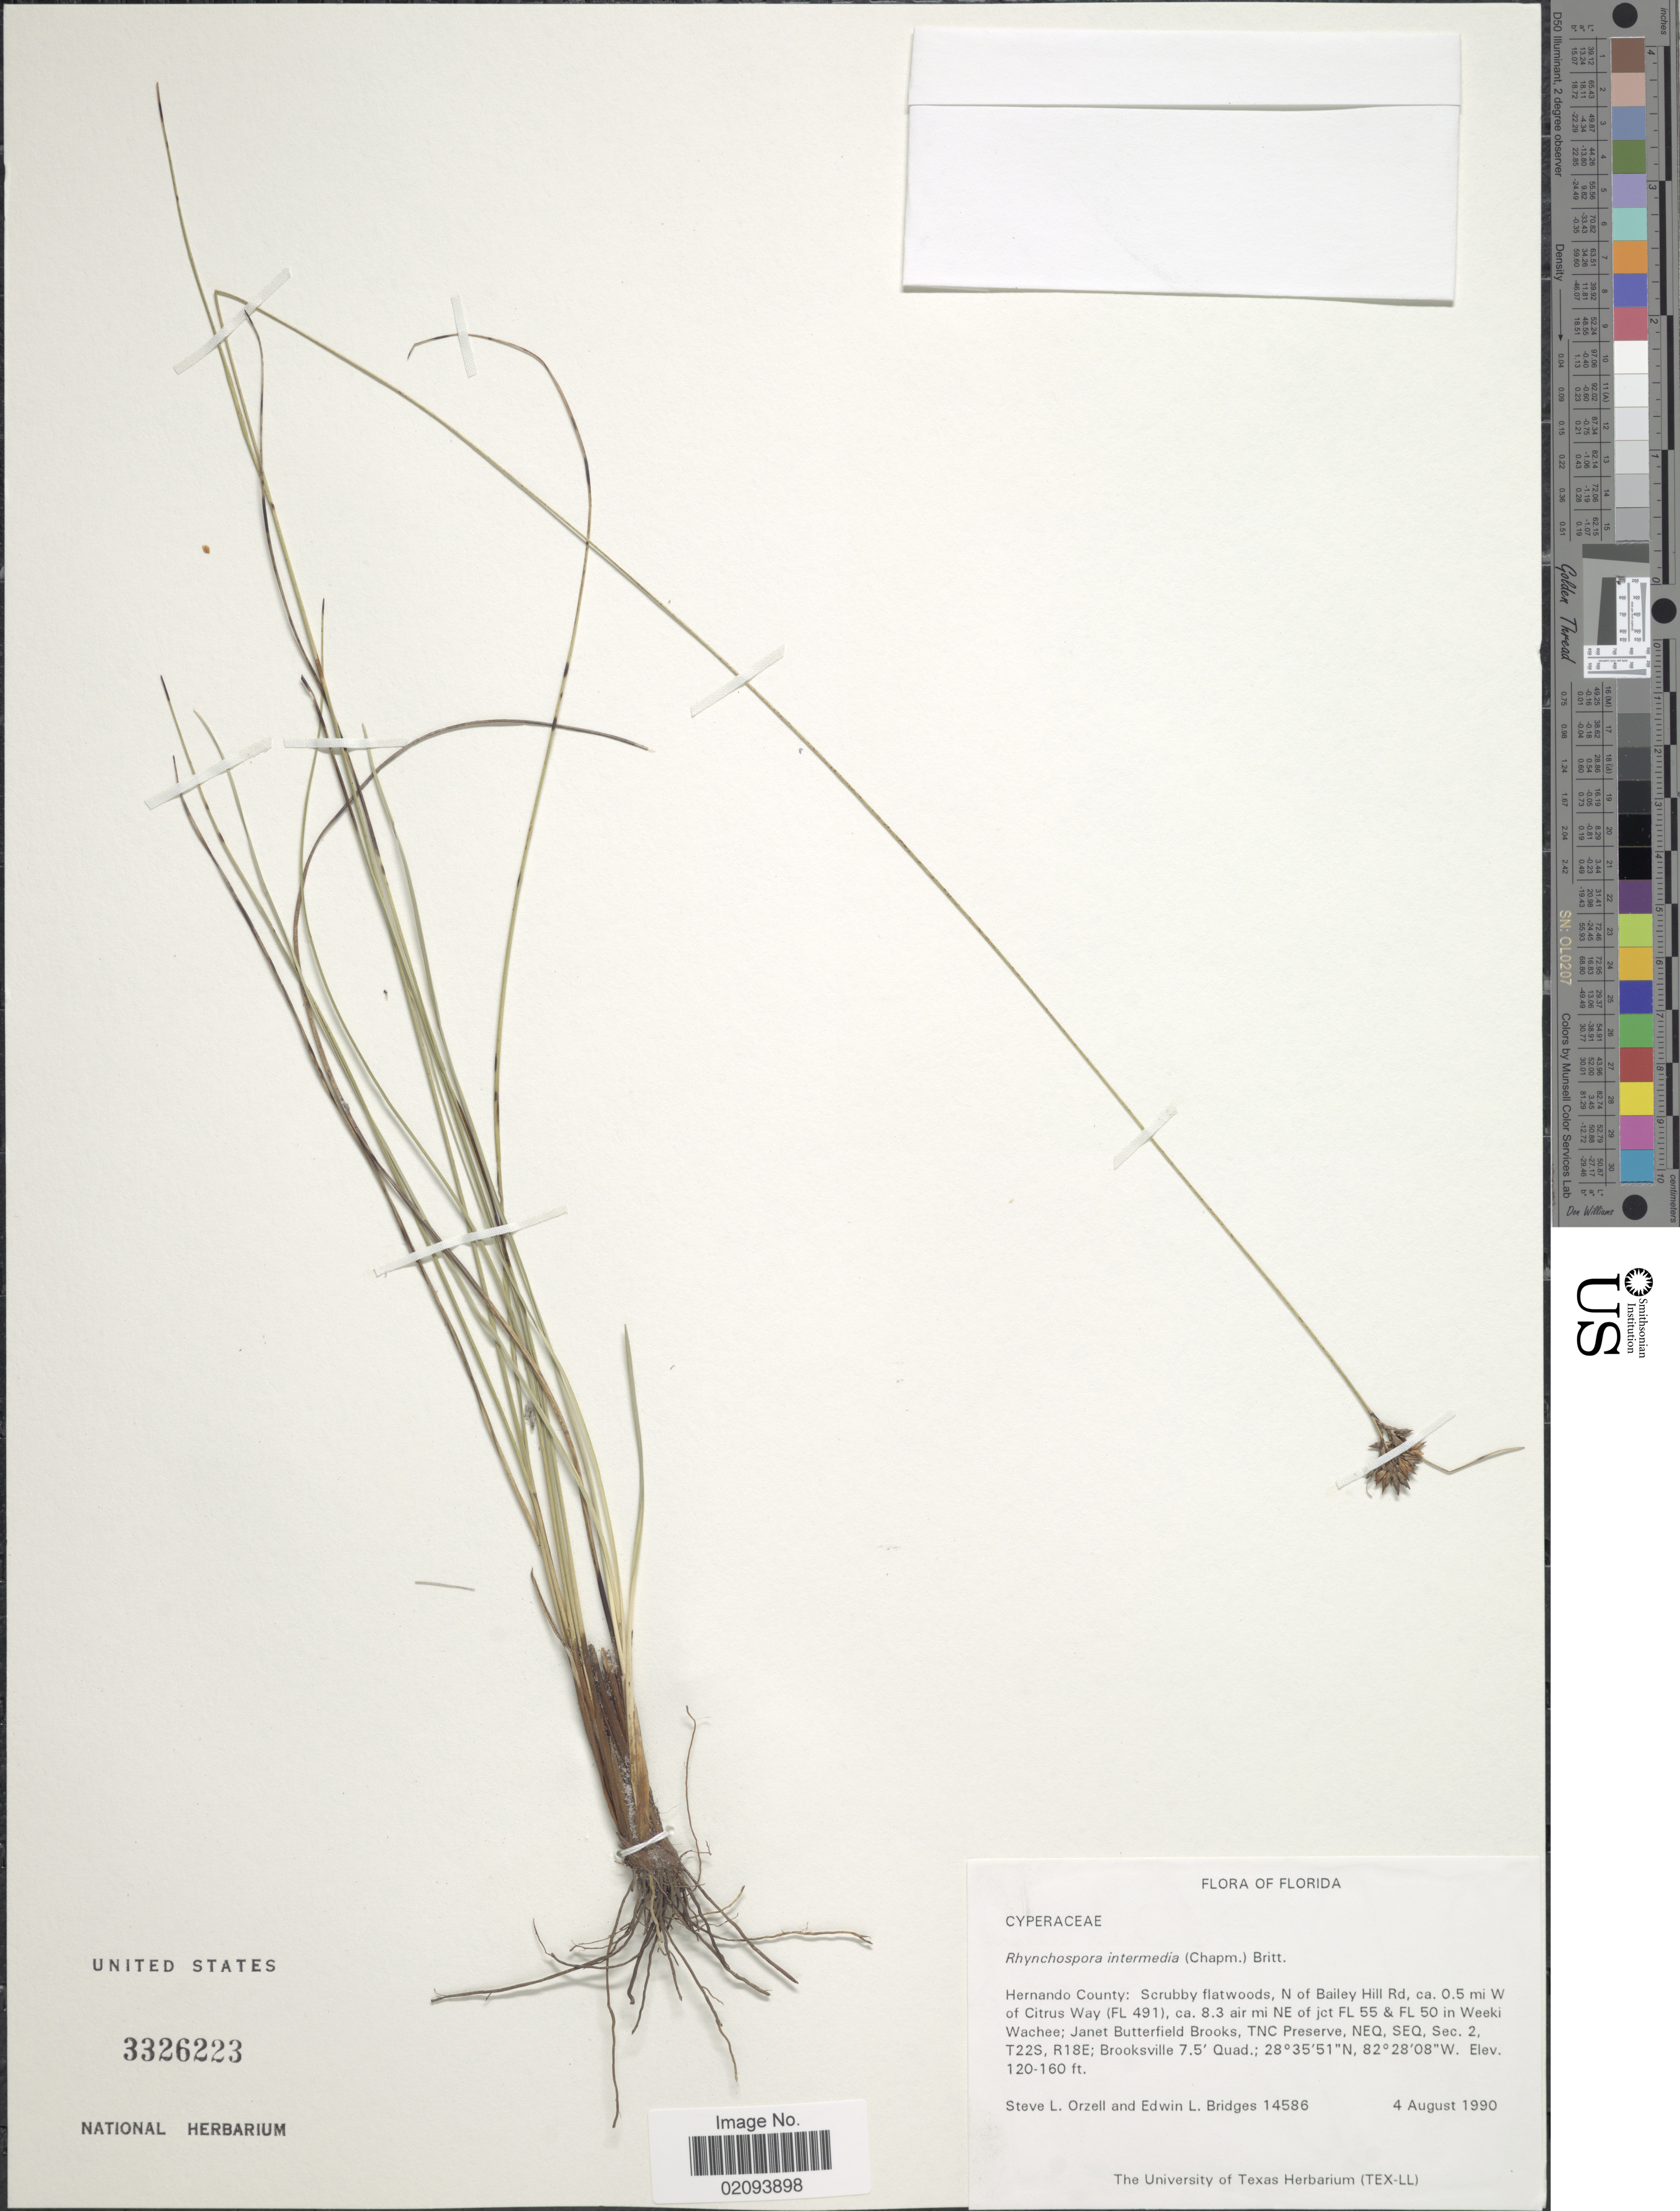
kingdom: Plantae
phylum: Tracheophyta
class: Liliopsida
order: Poales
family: Cyperaceae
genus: Rhynchospora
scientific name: Rhynchospora intermedia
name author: (Chapm.) Britton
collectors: S. Orzell & E. Bridges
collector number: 14586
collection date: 1990-08-04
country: United States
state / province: Florida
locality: Hernando County: Scrubby flatwoods, N of Bailey Hill Rd, ca. 0.5 mi W of Citrus Way (FL 491), ca. 8.3 air mi NE of jct FL 55 & FL 50 in Weeki Wachee; Janet Butterfield Brooks, TNC Preserve, NEQ, SEQ, Sec. 2, T22S, R18E; Brooksville 7.5' Quad.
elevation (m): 37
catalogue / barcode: US 3326223